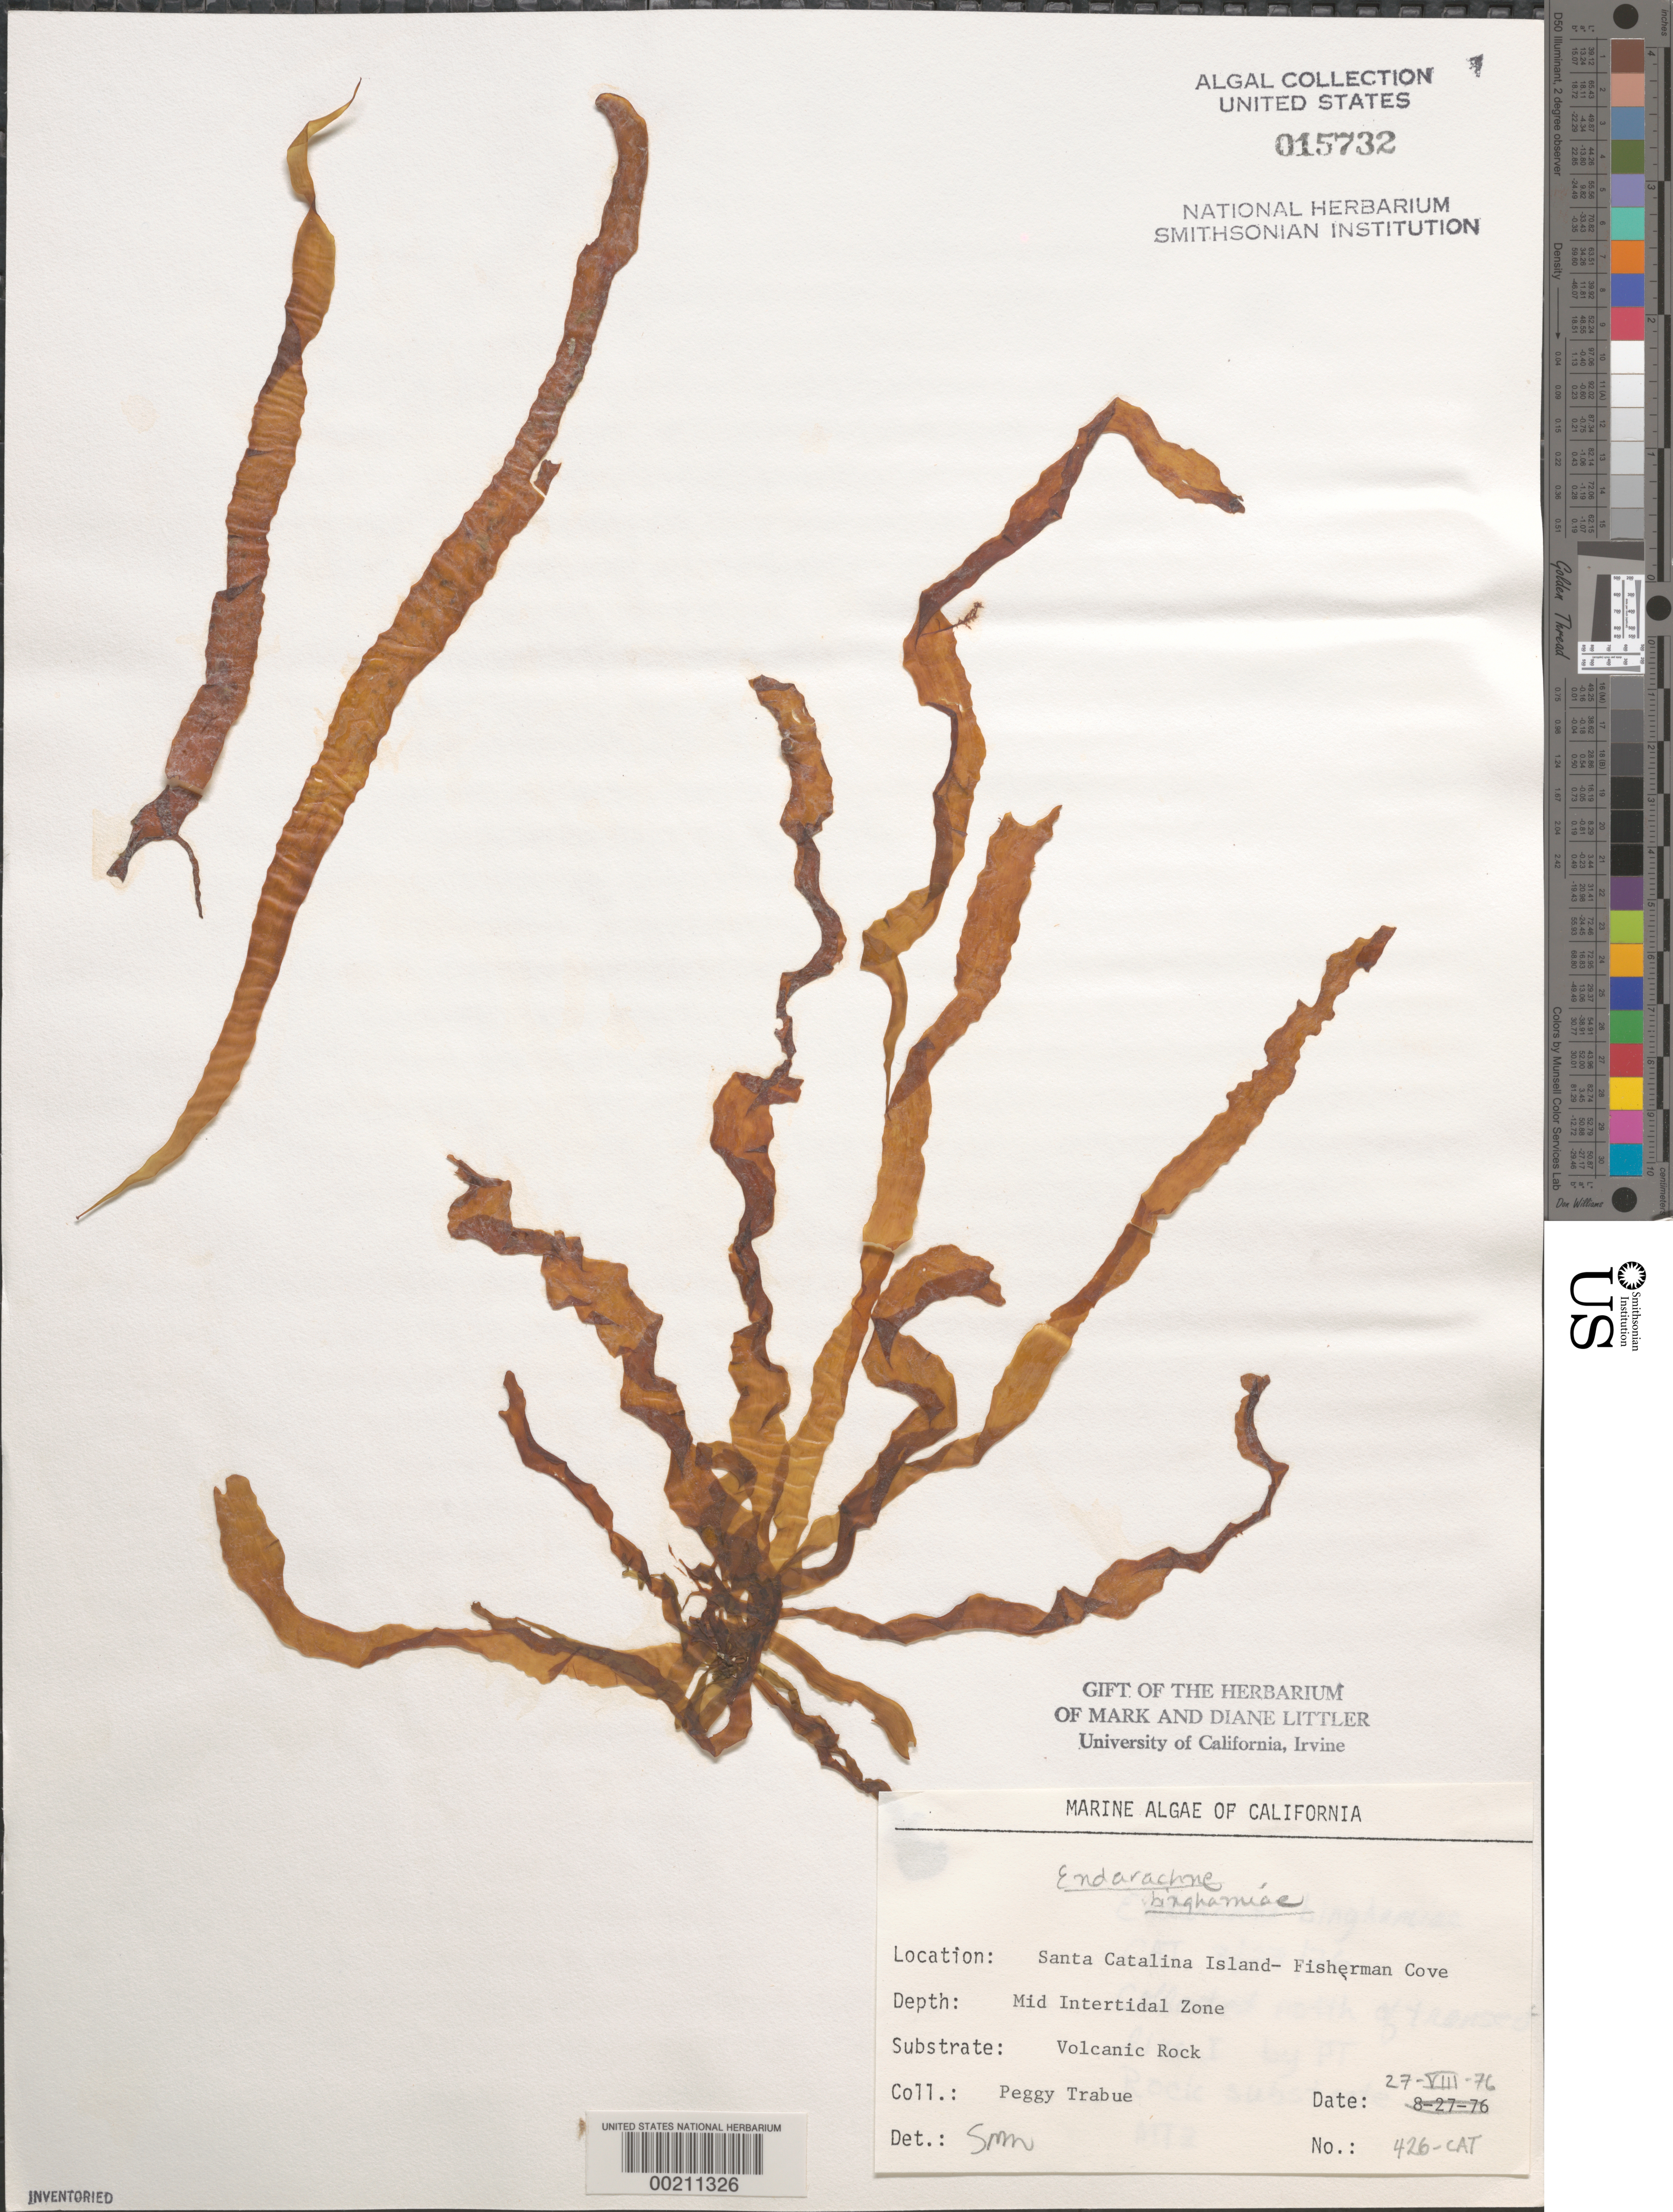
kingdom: Chromista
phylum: Ochrophyta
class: Phaeophyceae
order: Scytosiphonales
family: Scytosiphonaceae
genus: Petalonia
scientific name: Petalonia binghamiae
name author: (J. Agardh) K.L.Vinogr.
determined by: Algae name updating Project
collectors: P. J. Trabue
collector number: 426-cat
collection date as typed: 27 Aug 1976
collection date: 1976-08-27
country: United States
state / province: California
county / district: Los Angeles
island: Santa Catalina Island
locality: Fishermen Cove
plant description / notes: BLM-SOCALBIGHT Rocky Intertidal Survey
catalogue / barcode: US 15732